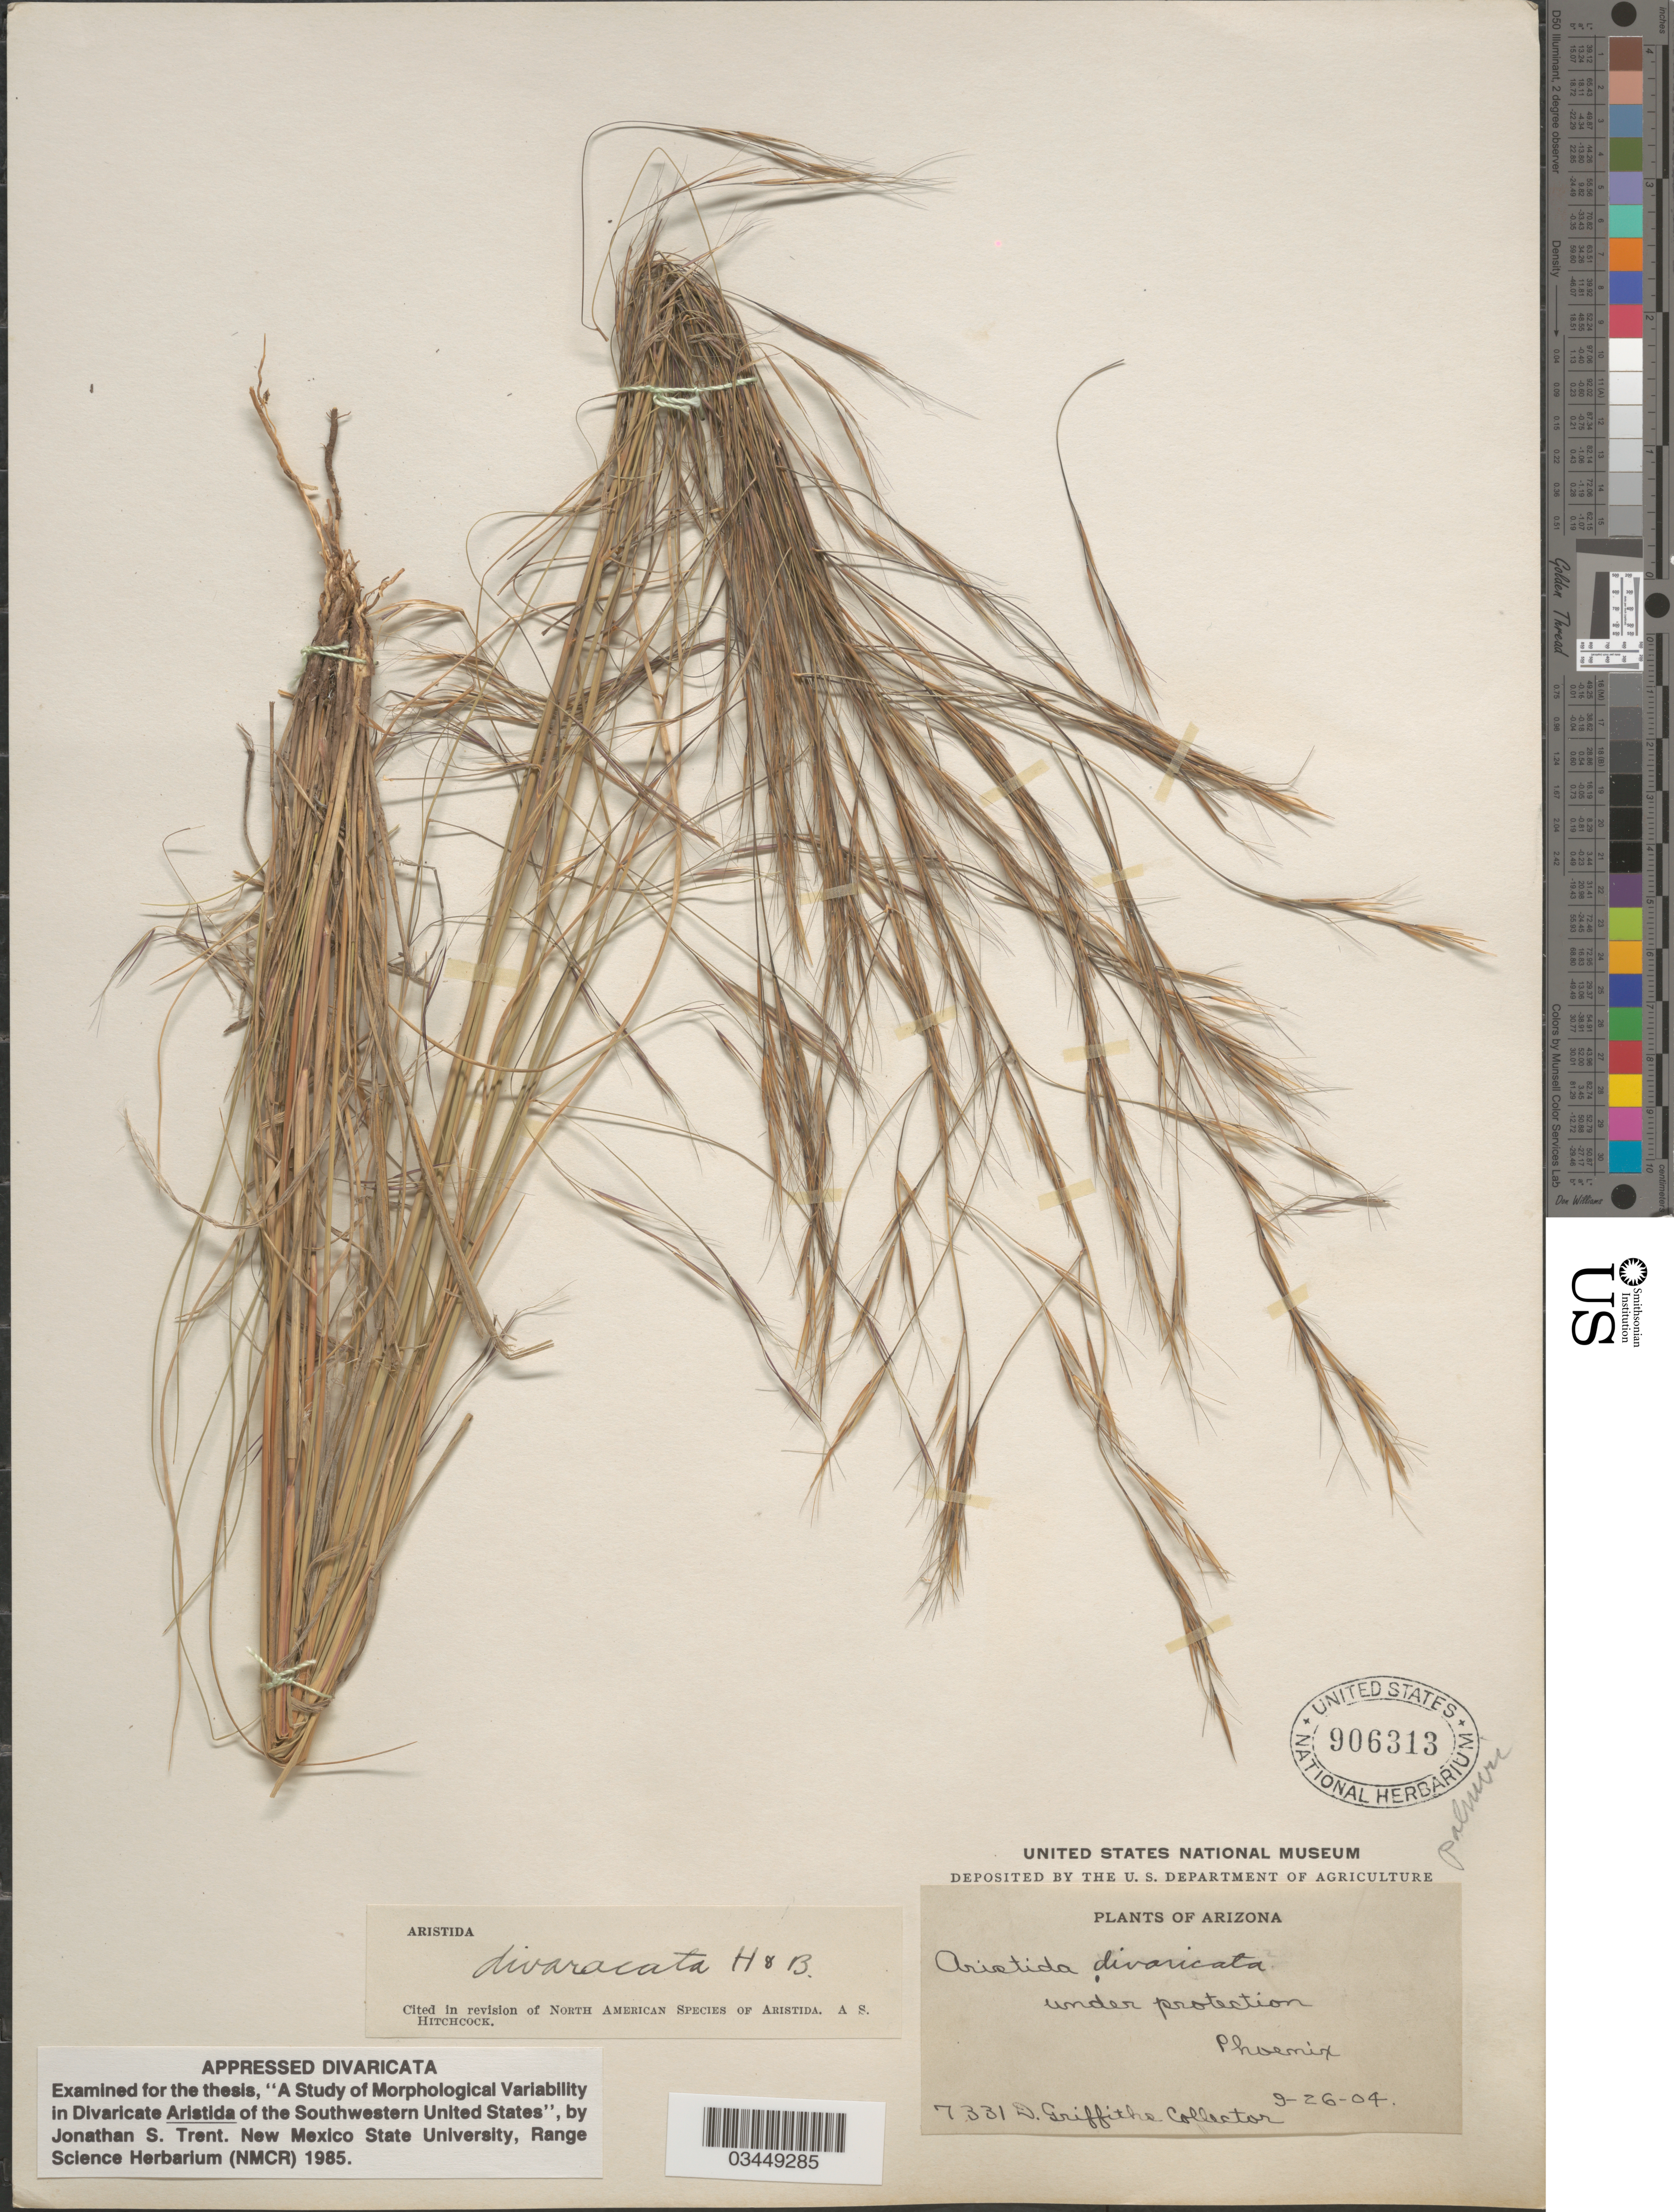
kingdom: Plantae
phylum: Tracheophyta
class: Liliopsida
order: Poales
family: Poaceae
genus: Aristida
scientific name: Aristida divaricata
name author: Humb. & Bonpl. ex Willd.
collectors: D. Griffiths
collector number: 7331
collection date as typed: Transcribed d/m/y: 26/9/4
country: United States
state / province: Arizona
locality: Phoenix.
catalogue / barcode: US 906313